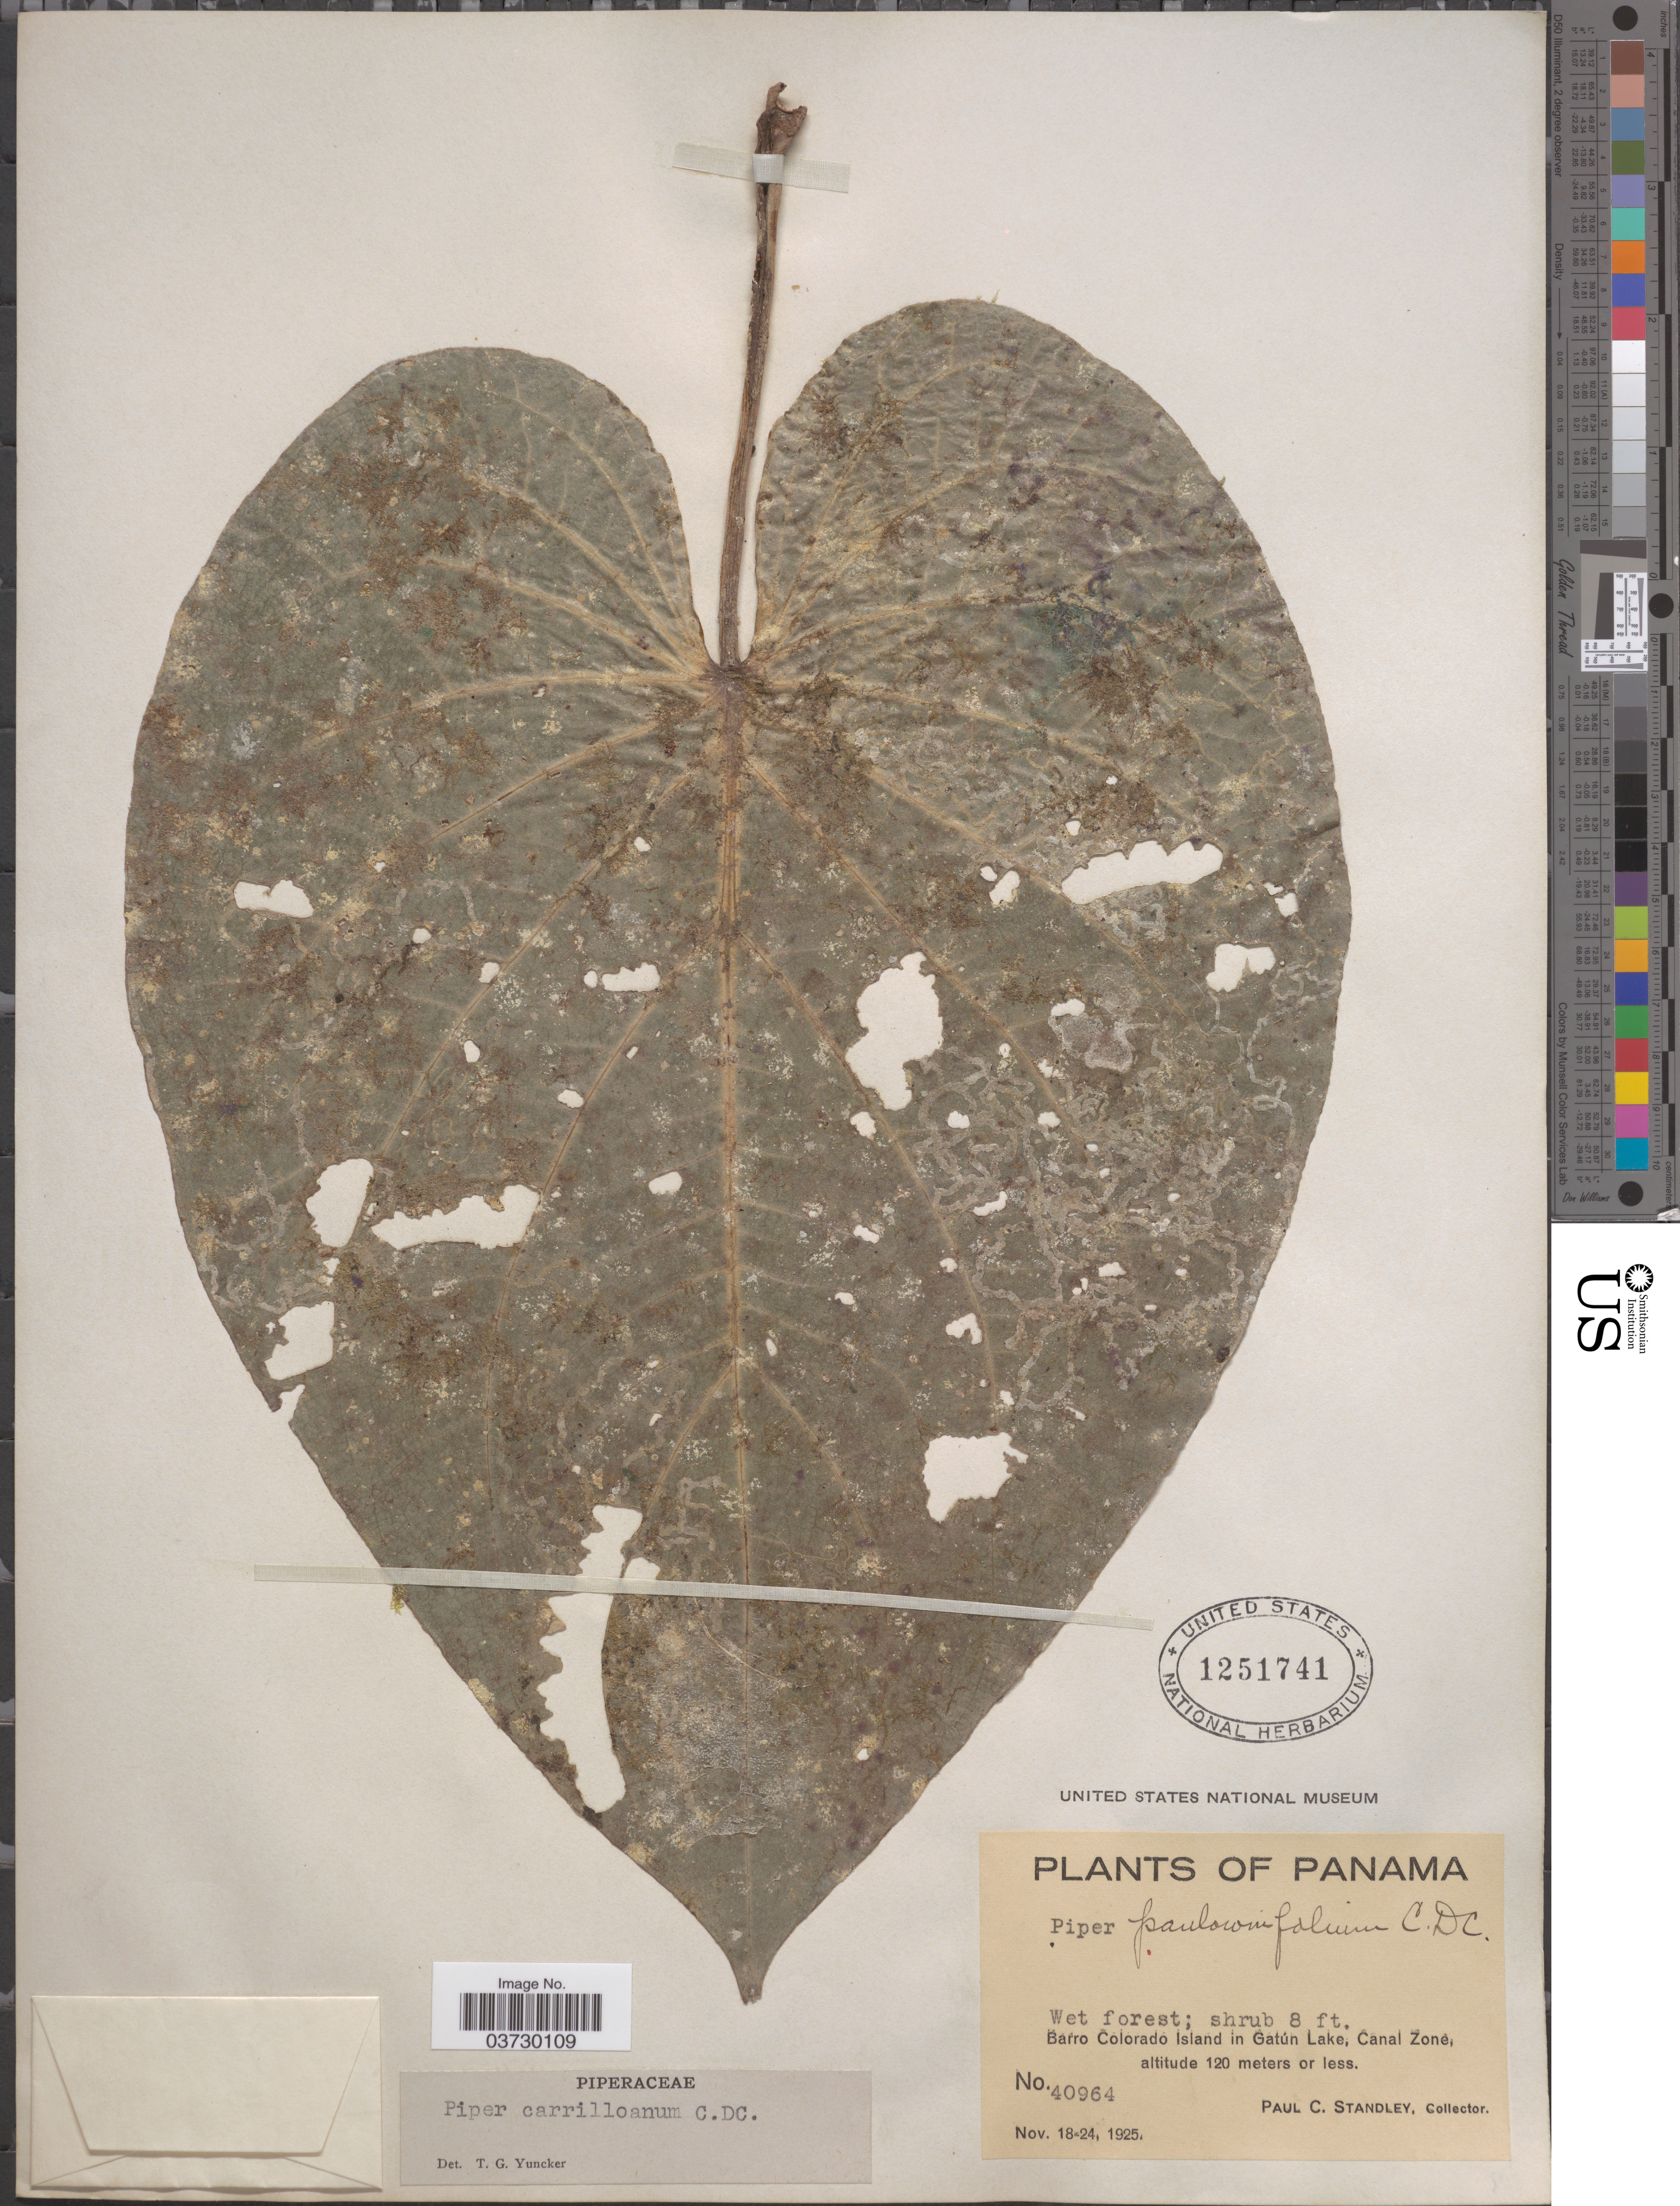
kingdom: Plantae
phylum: Tracheophyta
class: Magnoliopsida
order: Piperales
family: Piperaceae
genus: Piper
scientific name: Piper carrilloanum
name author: C. DC.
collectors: P. C. Standley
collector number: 40964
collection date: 1925-11-18/1925-11-24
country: Panama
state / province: Panamá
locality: Barro Colorado Island in Gatún Lake, Canal Zone.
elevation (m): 120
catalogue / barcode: US 1251741